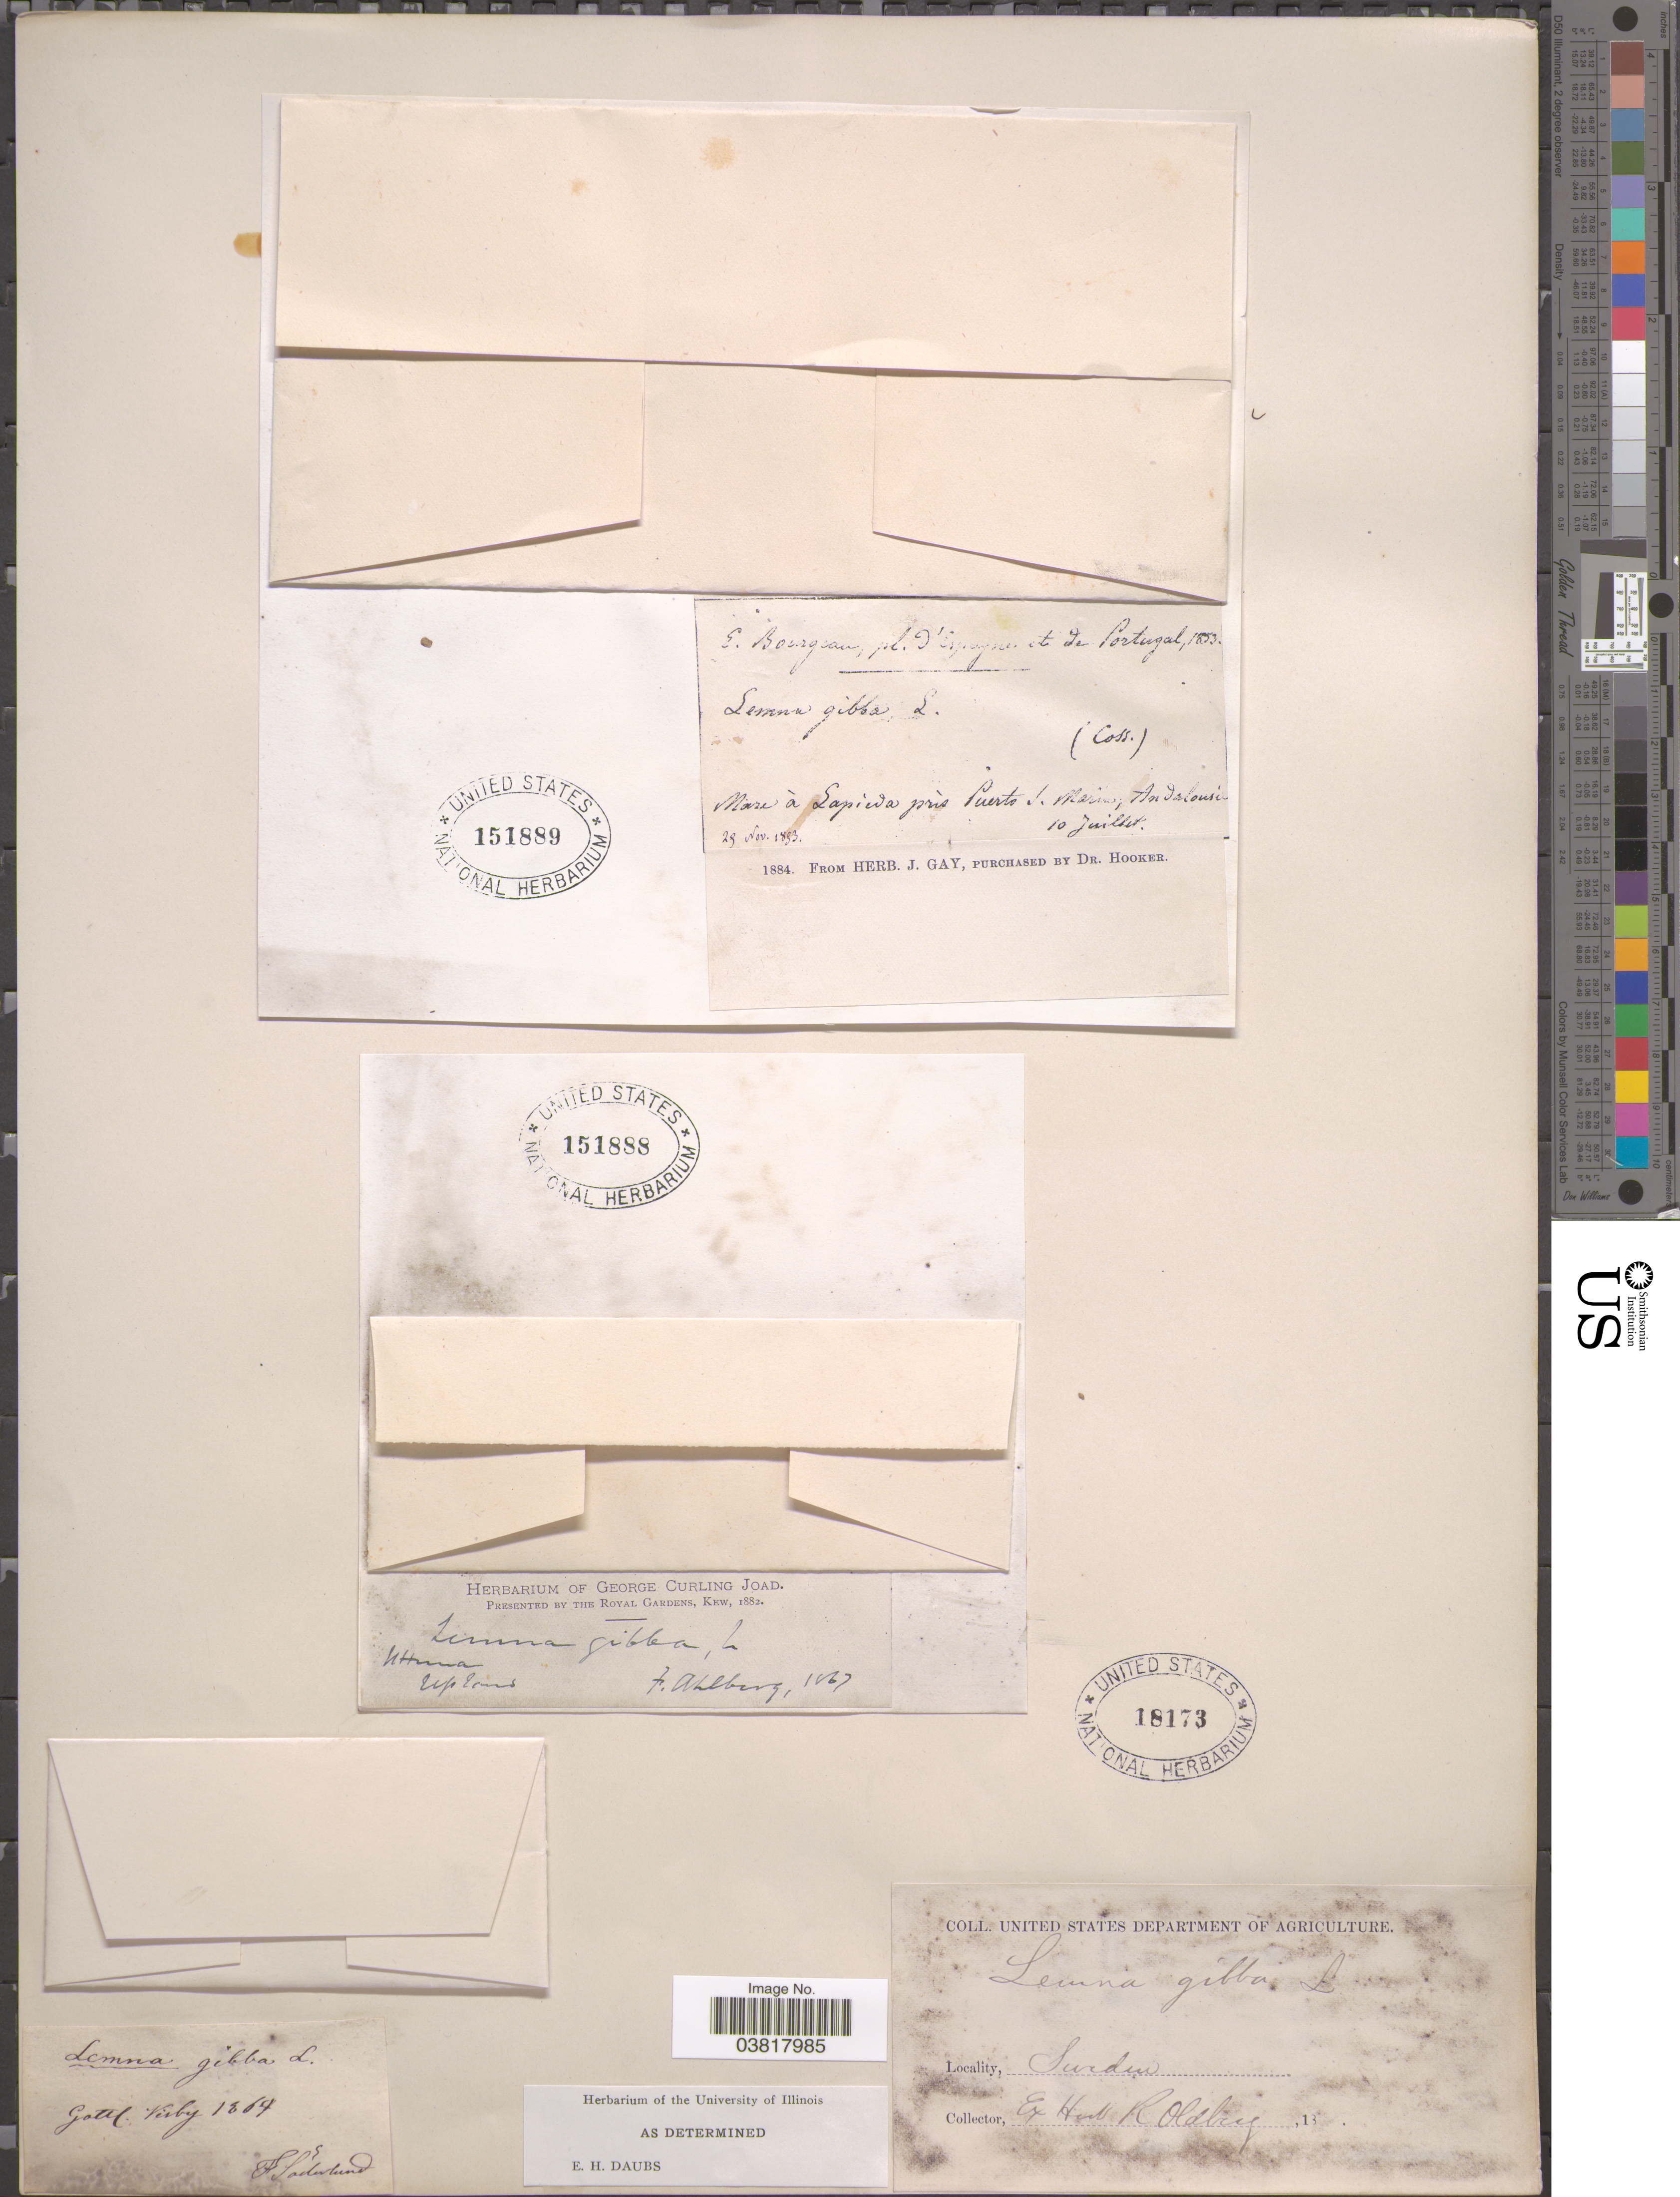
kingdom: Plantae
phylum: Tracheophyta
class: Liliopsida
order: Alismatales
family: Araceae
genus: Lemna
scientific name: Lemna gibba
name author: L.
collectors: E. Bourgeau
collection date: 1853-07-10/1893-11-29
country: Portugal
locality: Mare à Sapieda [interpreted] pres Puerto S. Maria; Andalousie.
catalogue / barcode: US 151889-2